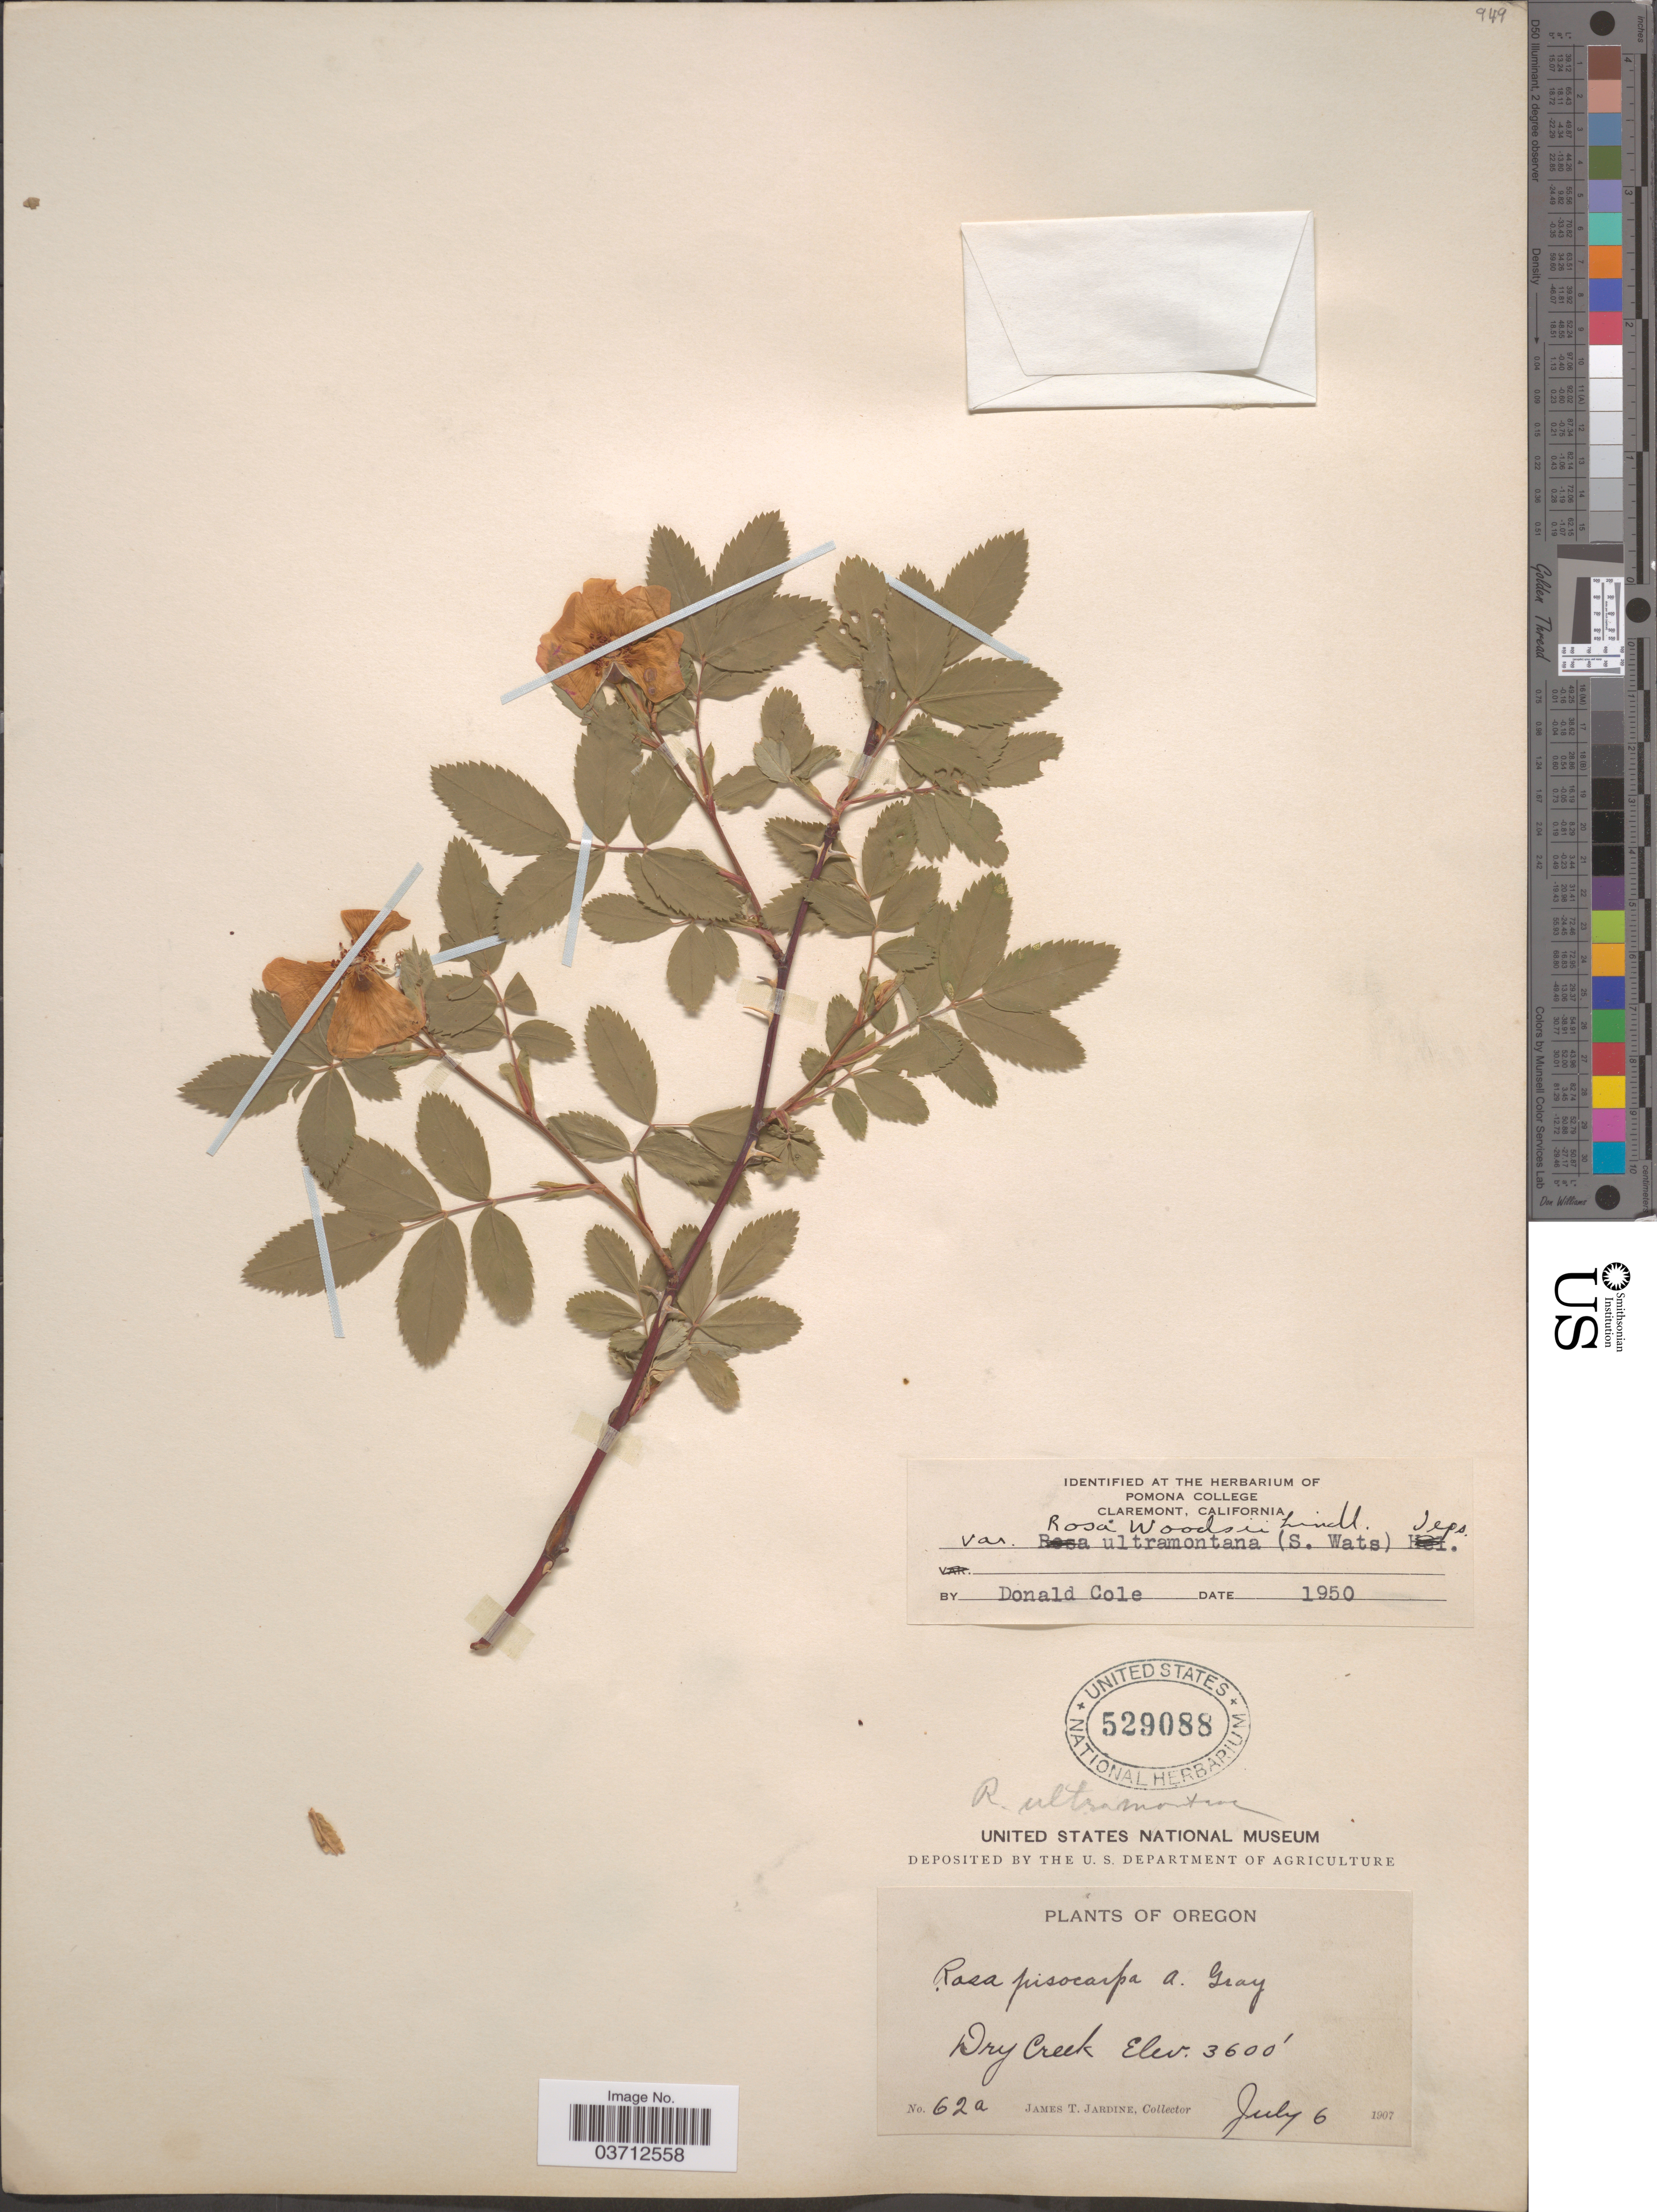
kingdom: Plantae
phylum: Tracheophyta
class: Magnoliopsida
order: Rosales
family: Rosaceae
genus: Rosa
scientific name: Rosa woodsii var. ultramontana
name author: Lindl.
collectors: J. T. Jardine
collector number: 62a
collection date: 1907-07-06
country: United States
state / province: Oregon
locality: Dry Creek.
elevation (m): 1097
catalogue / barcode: US 529088